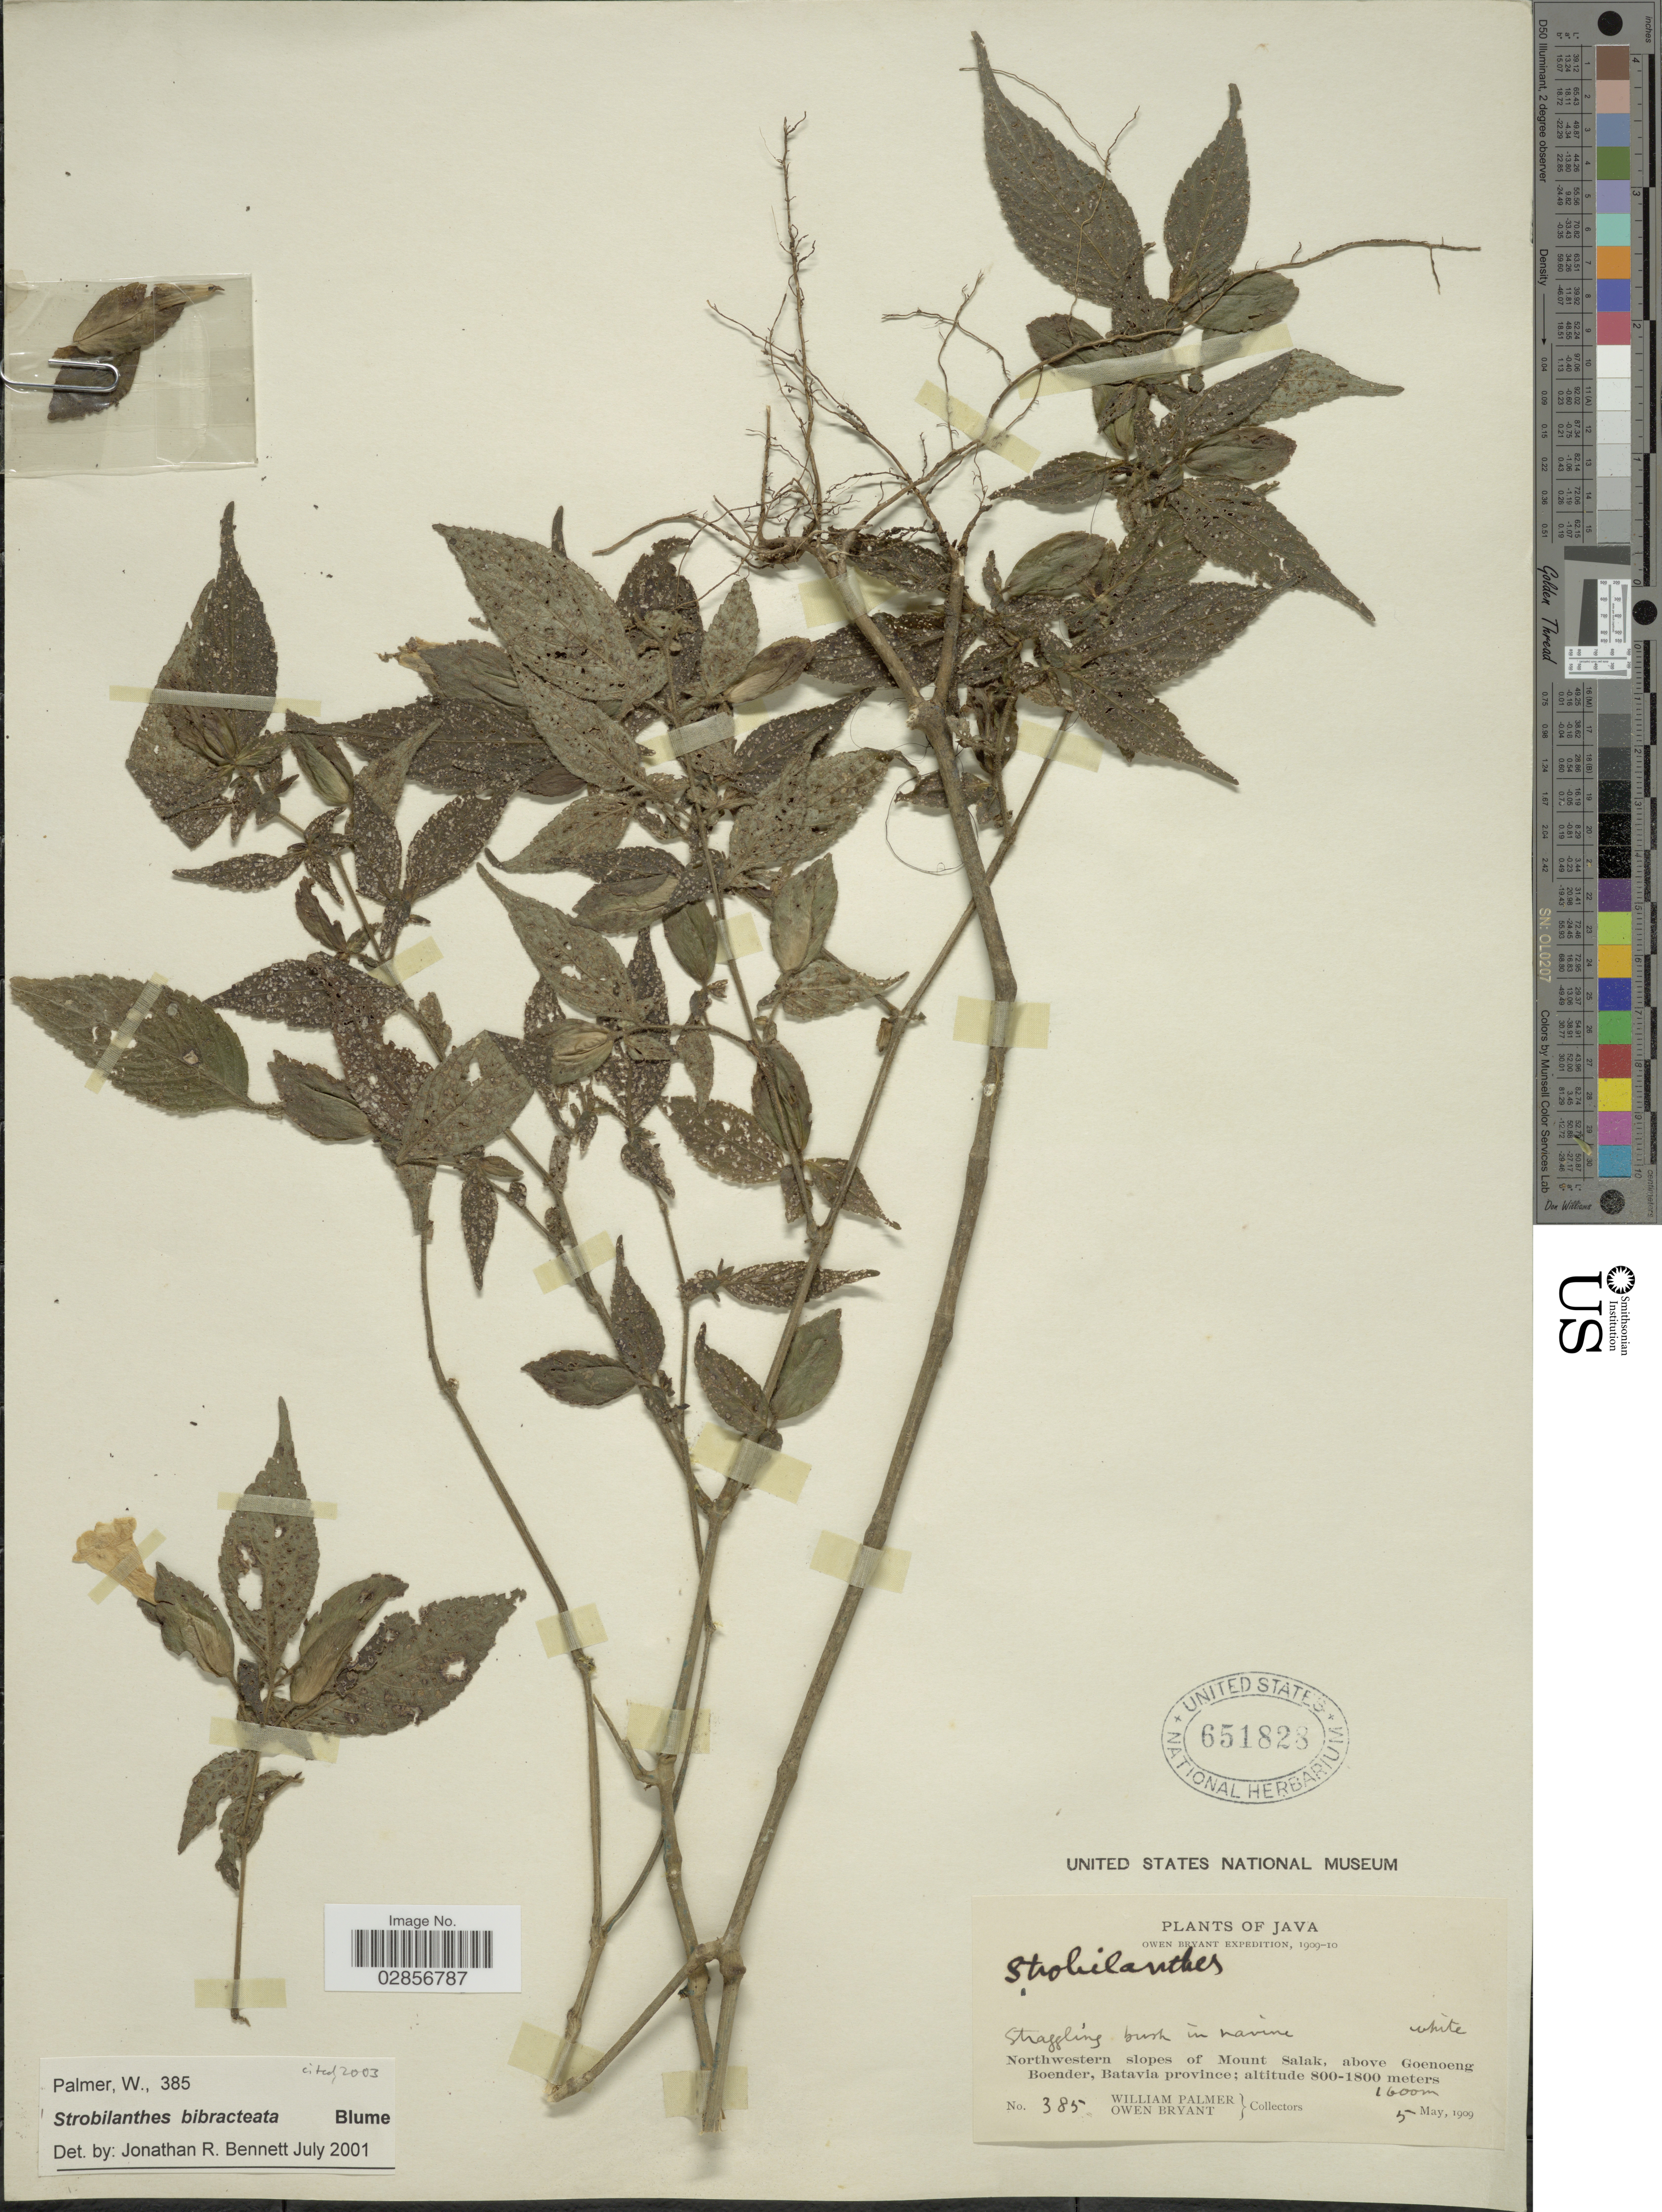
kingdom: Plantae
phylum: Tracheophyta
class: Magnoliopsida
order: Lamiales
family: Acanthaceae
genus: Strobilanthes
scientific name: Strobilanthes bibracteata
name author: Blume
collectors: W. Palmer & O. Bryant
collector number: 385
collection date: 1909-05-05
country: Indonesia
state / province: Java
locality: Northwestern slopes of Mount Salak, above Goenoeng Boender, Batavia province.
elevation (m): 1600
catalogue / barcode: US 651828